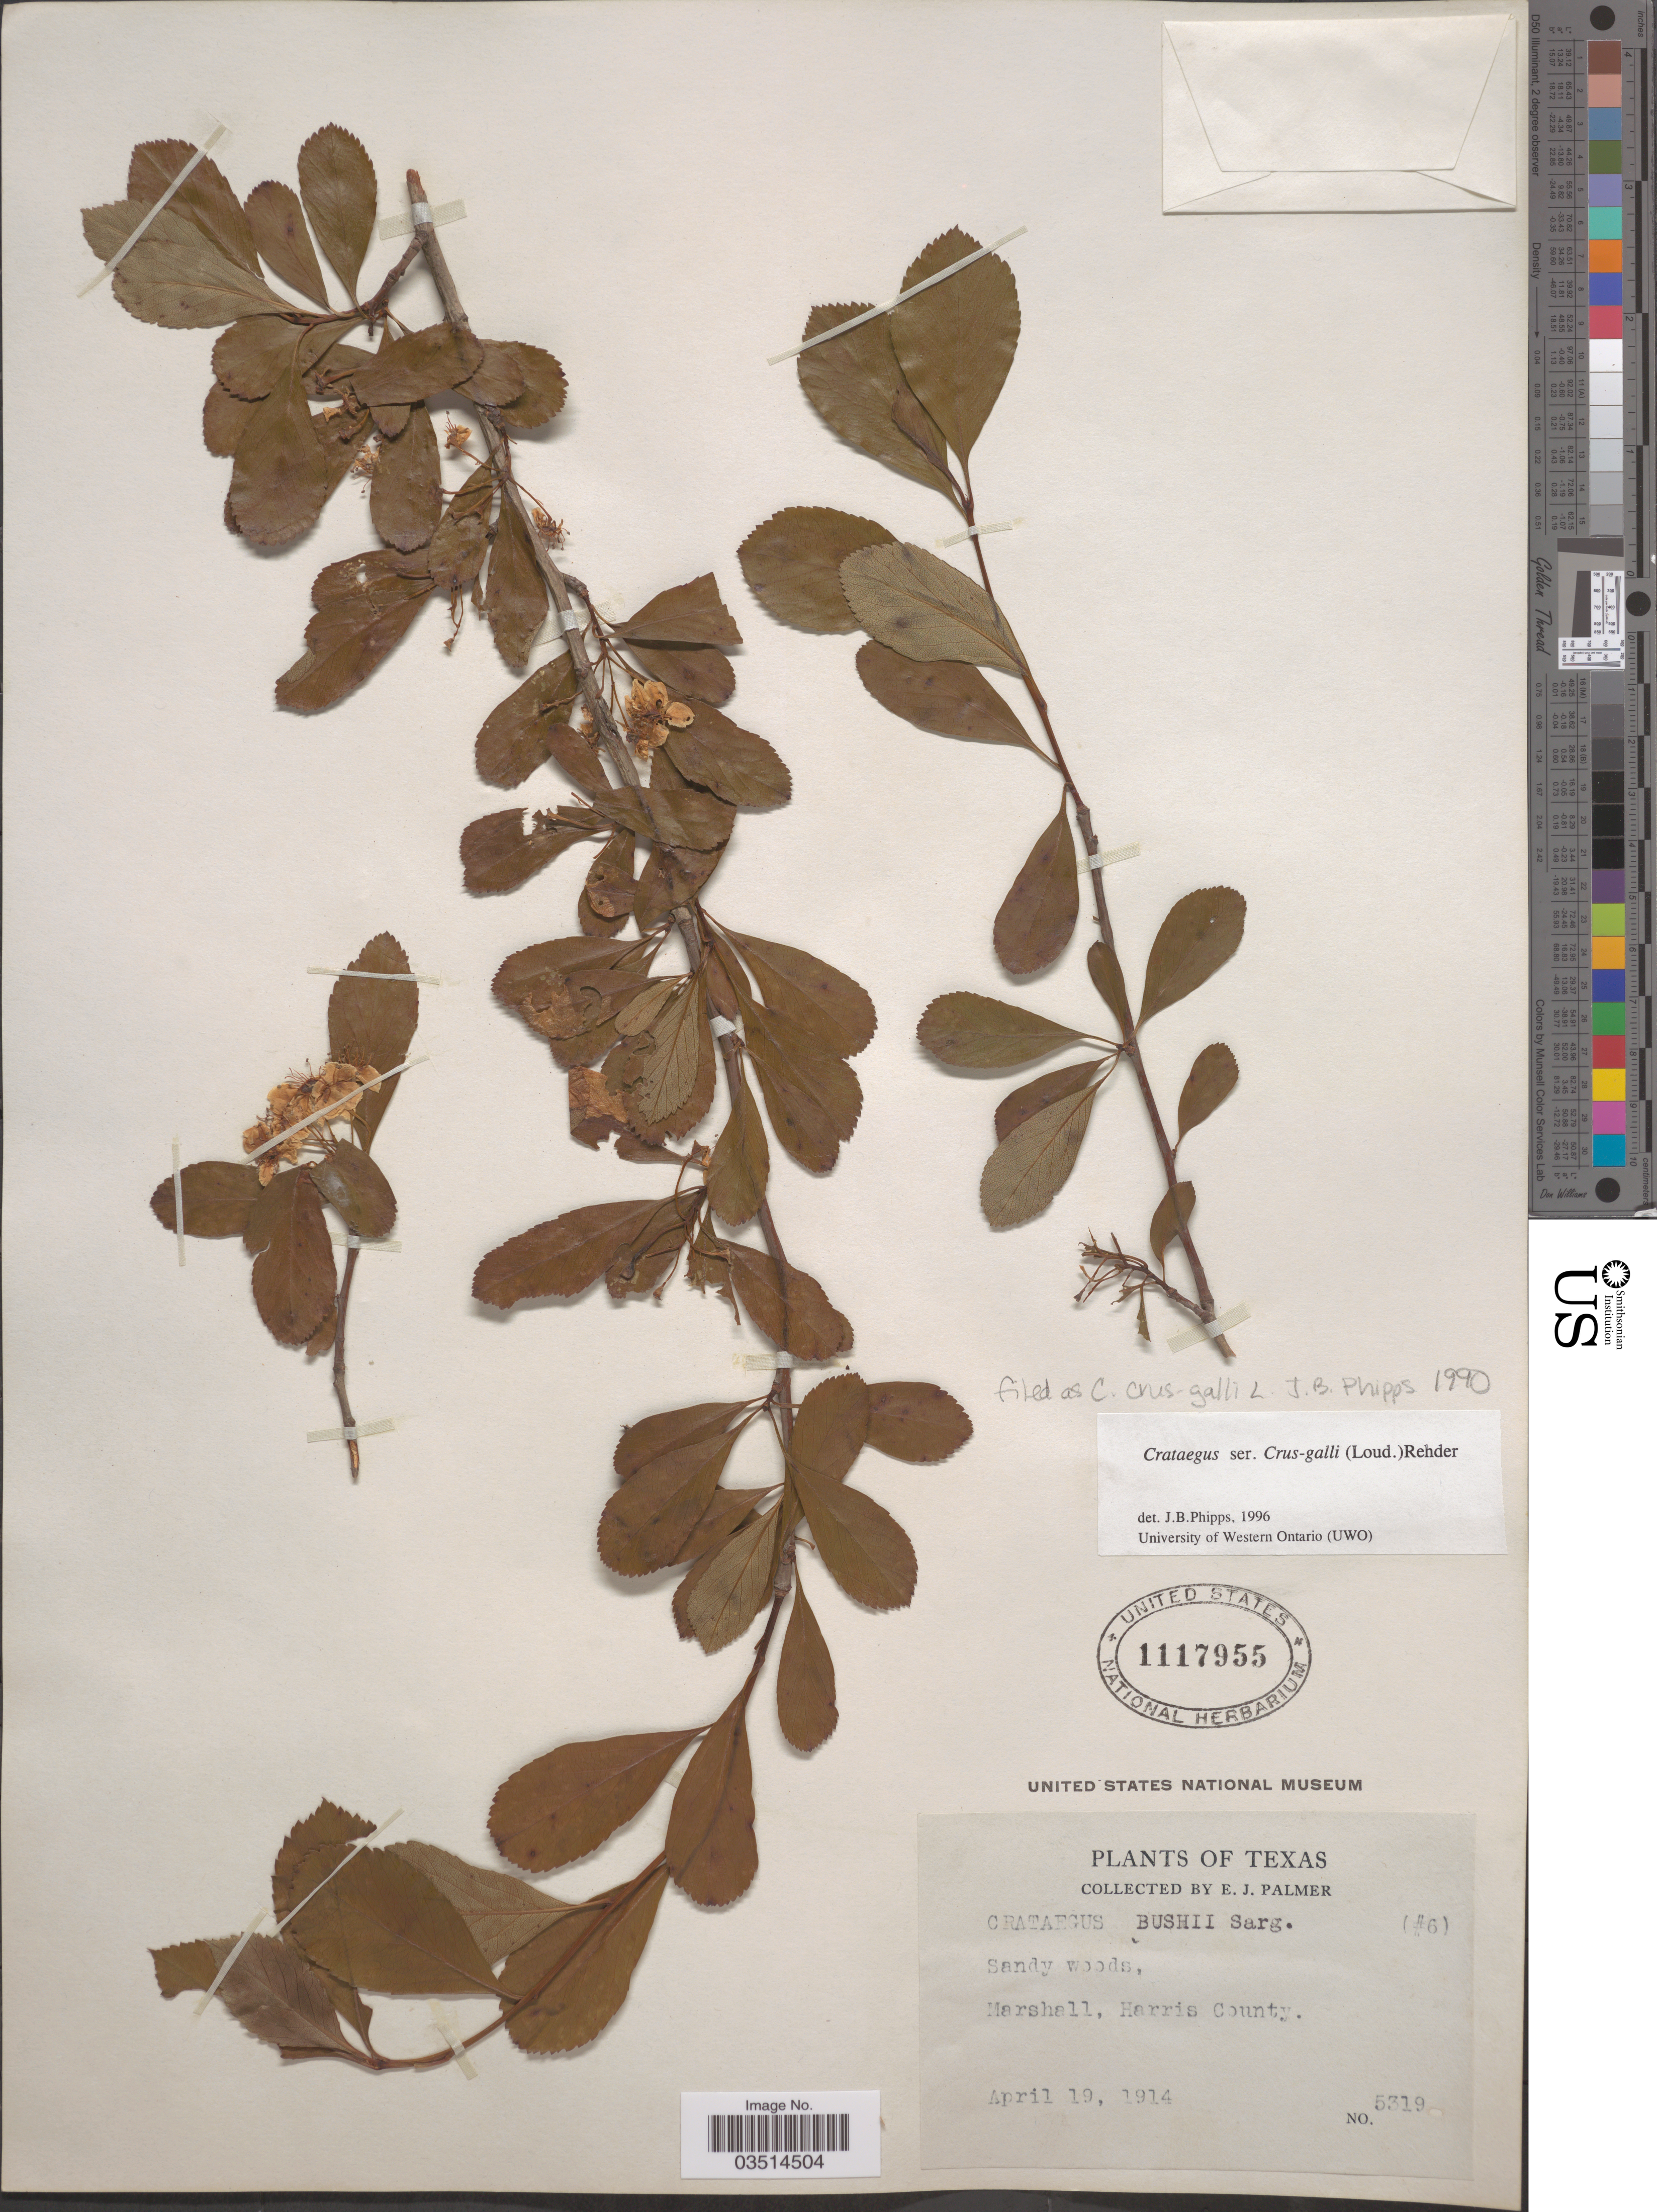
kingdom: Plantae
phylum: Tracheophyta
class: Magnoliopsida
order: Rosales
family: Rosaceae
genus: Crataegus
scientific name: Crataegus crus-galli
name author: L.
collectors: E. J. Palmer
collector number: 5319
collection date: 1914-04-19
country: United States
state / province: Texas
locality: Marshall, Harris County.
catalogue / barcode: US 1117955